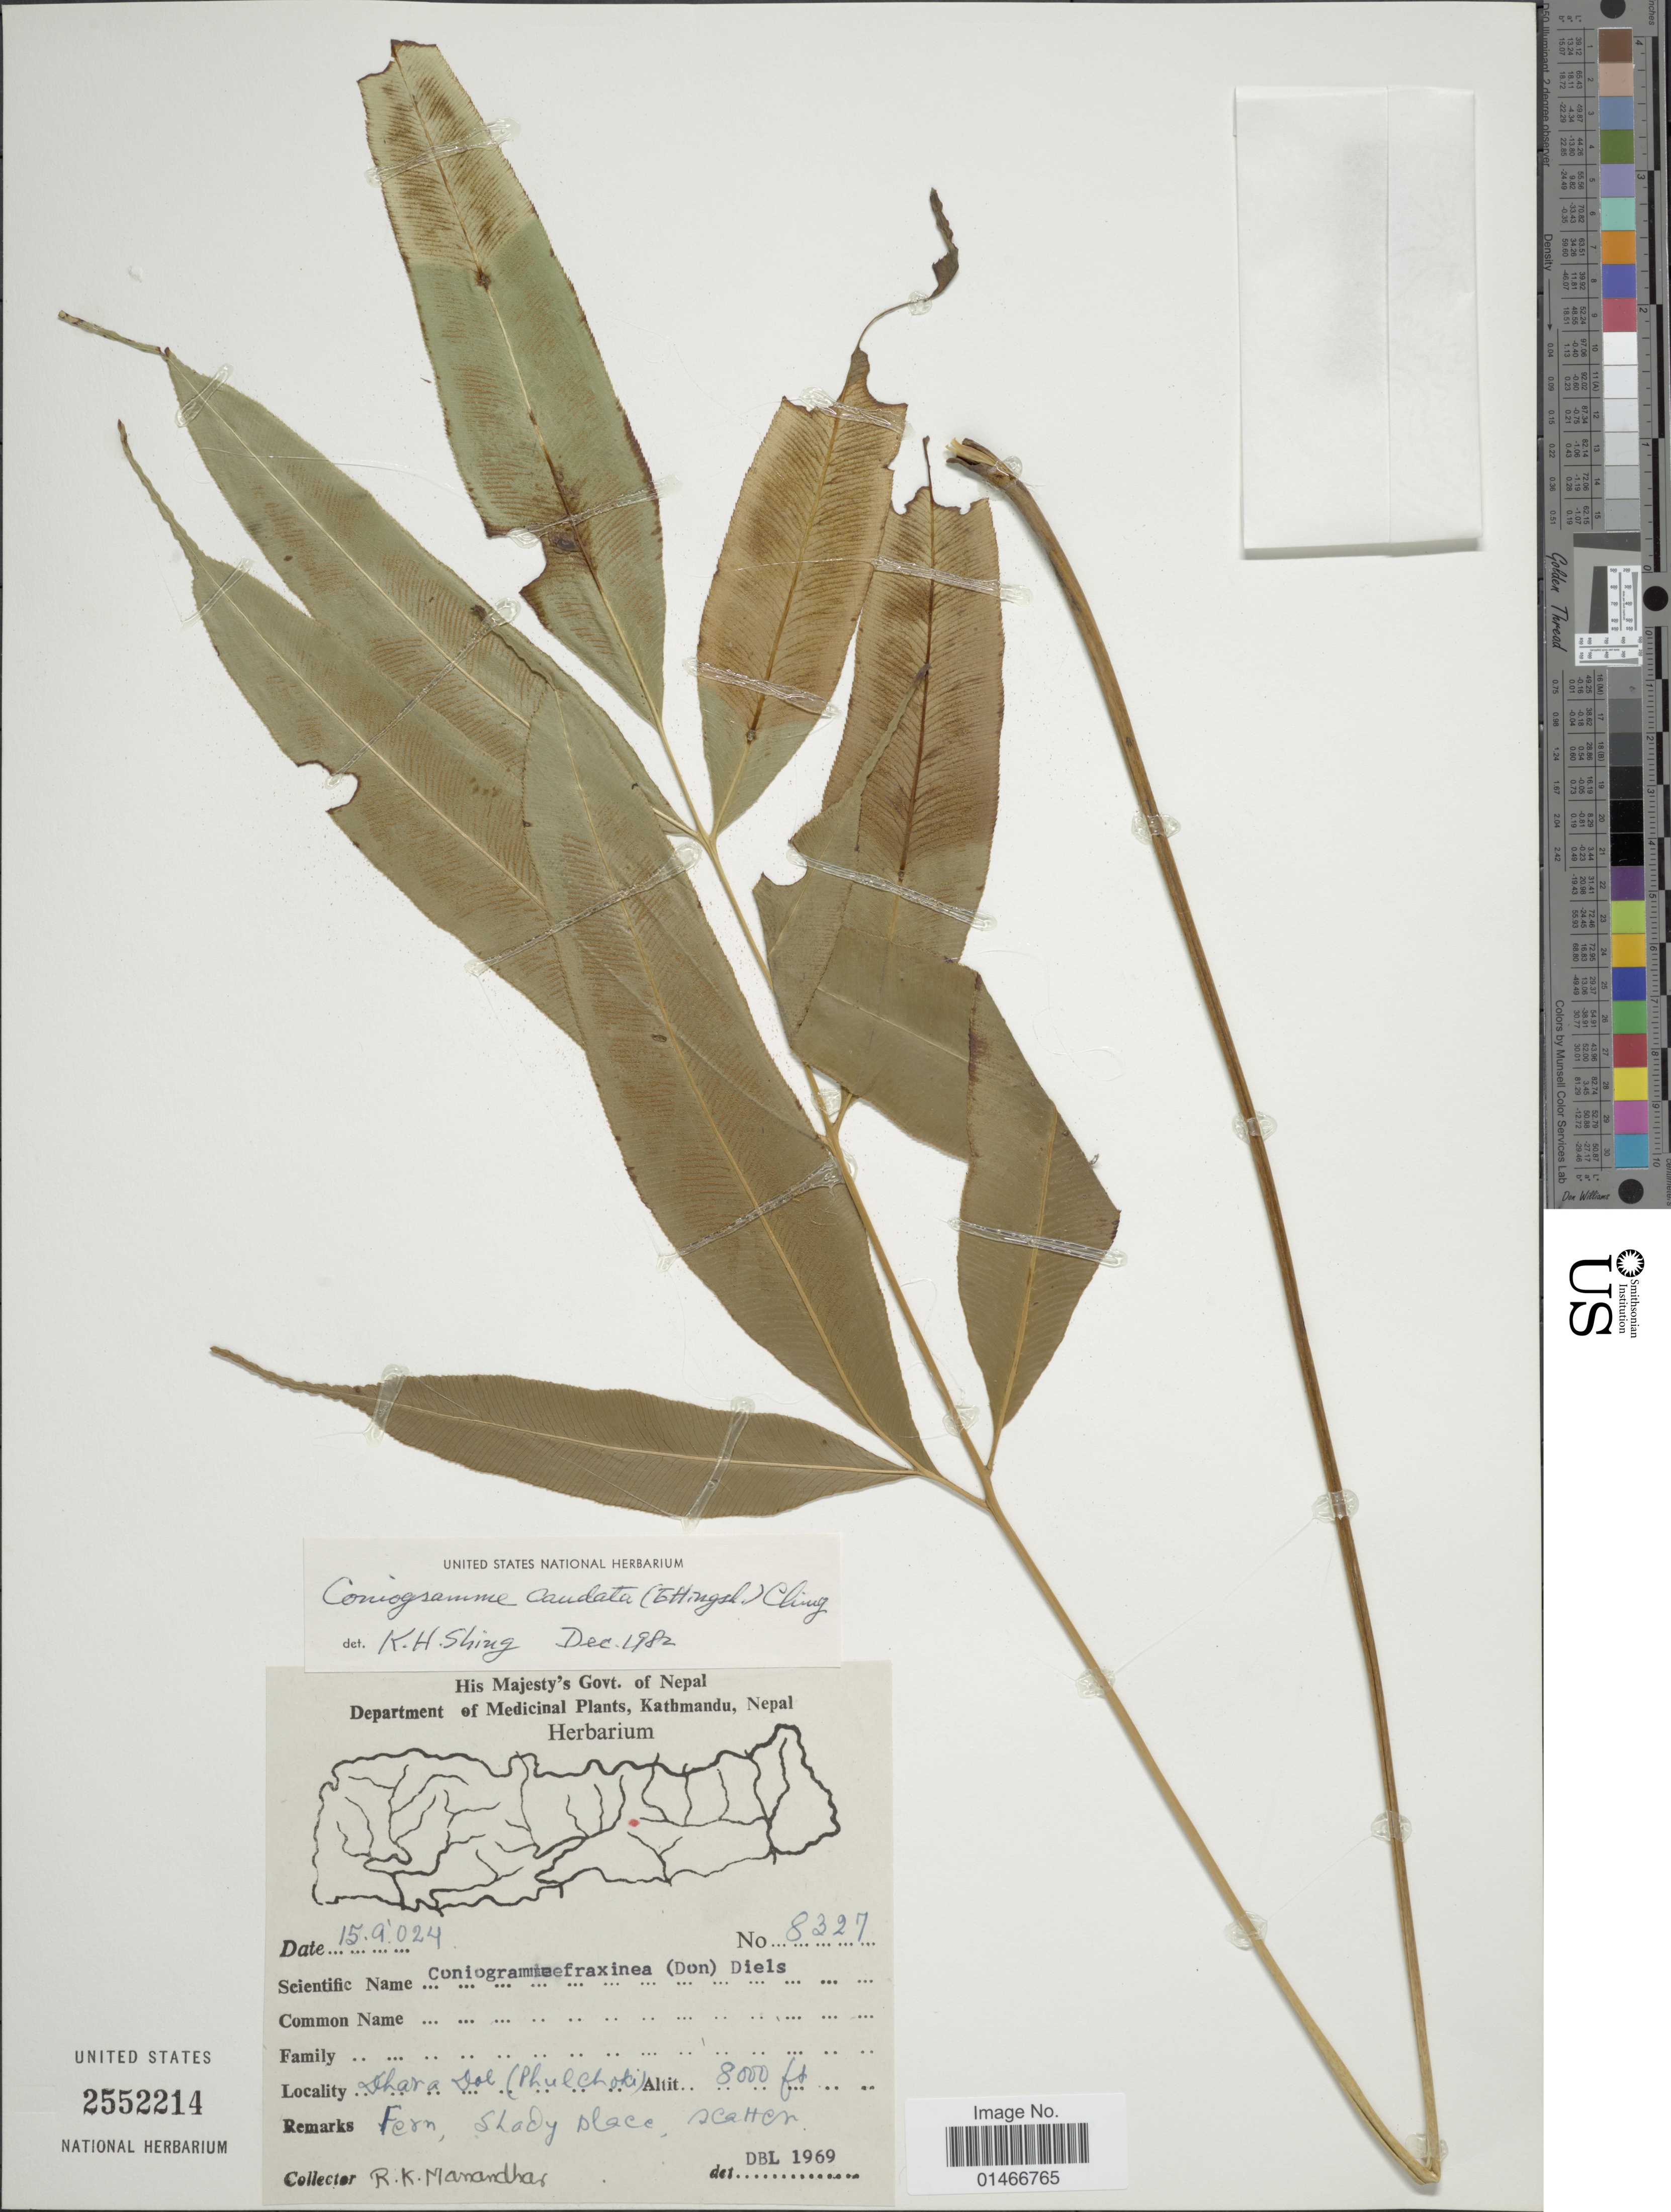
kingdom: Plantae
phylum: Tracheophyta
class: Polypodiopsida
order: Polypodiales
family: Pteridaceae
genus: Coniogramme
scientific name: Coniogramme caudiformis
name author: Ching & K.H. Shing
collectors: R. Manandhar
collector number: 8327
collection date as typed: Transcribed d/m/y: 15/9/24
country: Nepal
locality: Dhara Dol (Phulchoki). [interpreted]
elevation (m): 2438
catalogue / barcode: US 2552214